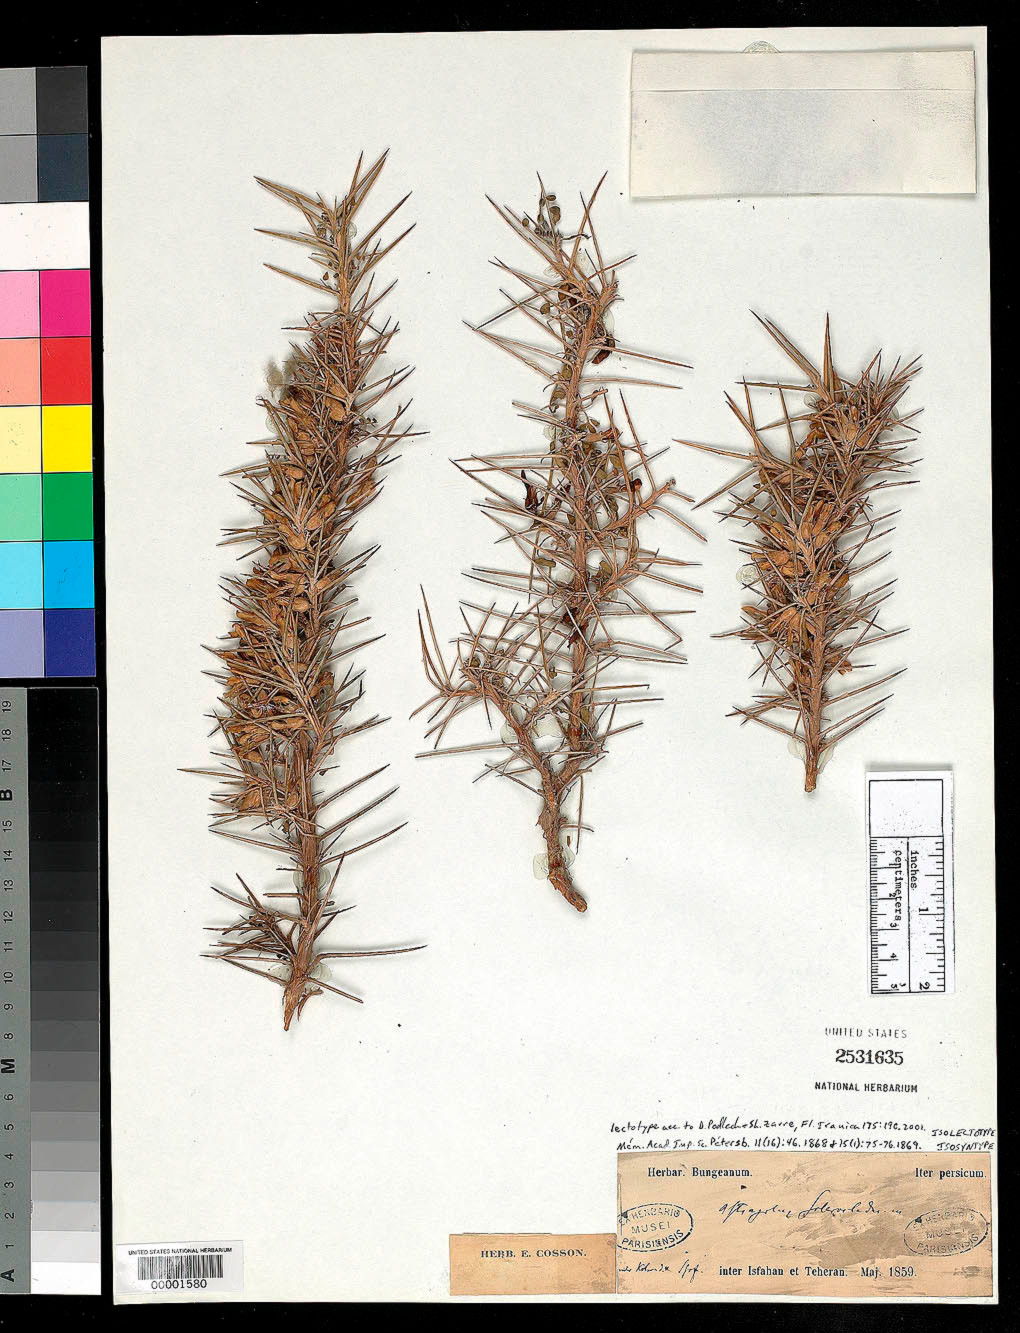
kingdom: Plantae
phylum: Tracheophyta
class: Magnoliopsida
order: Fabales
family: Fabaceae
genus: Astragalus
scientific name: Astragalus sclerocladus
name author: Bunge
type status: Isotype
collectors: A. Bunge & T. Bienert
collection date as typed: May 1859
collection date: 1859-05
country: Iran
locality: (country as "Persia").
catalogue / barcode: US 2531635